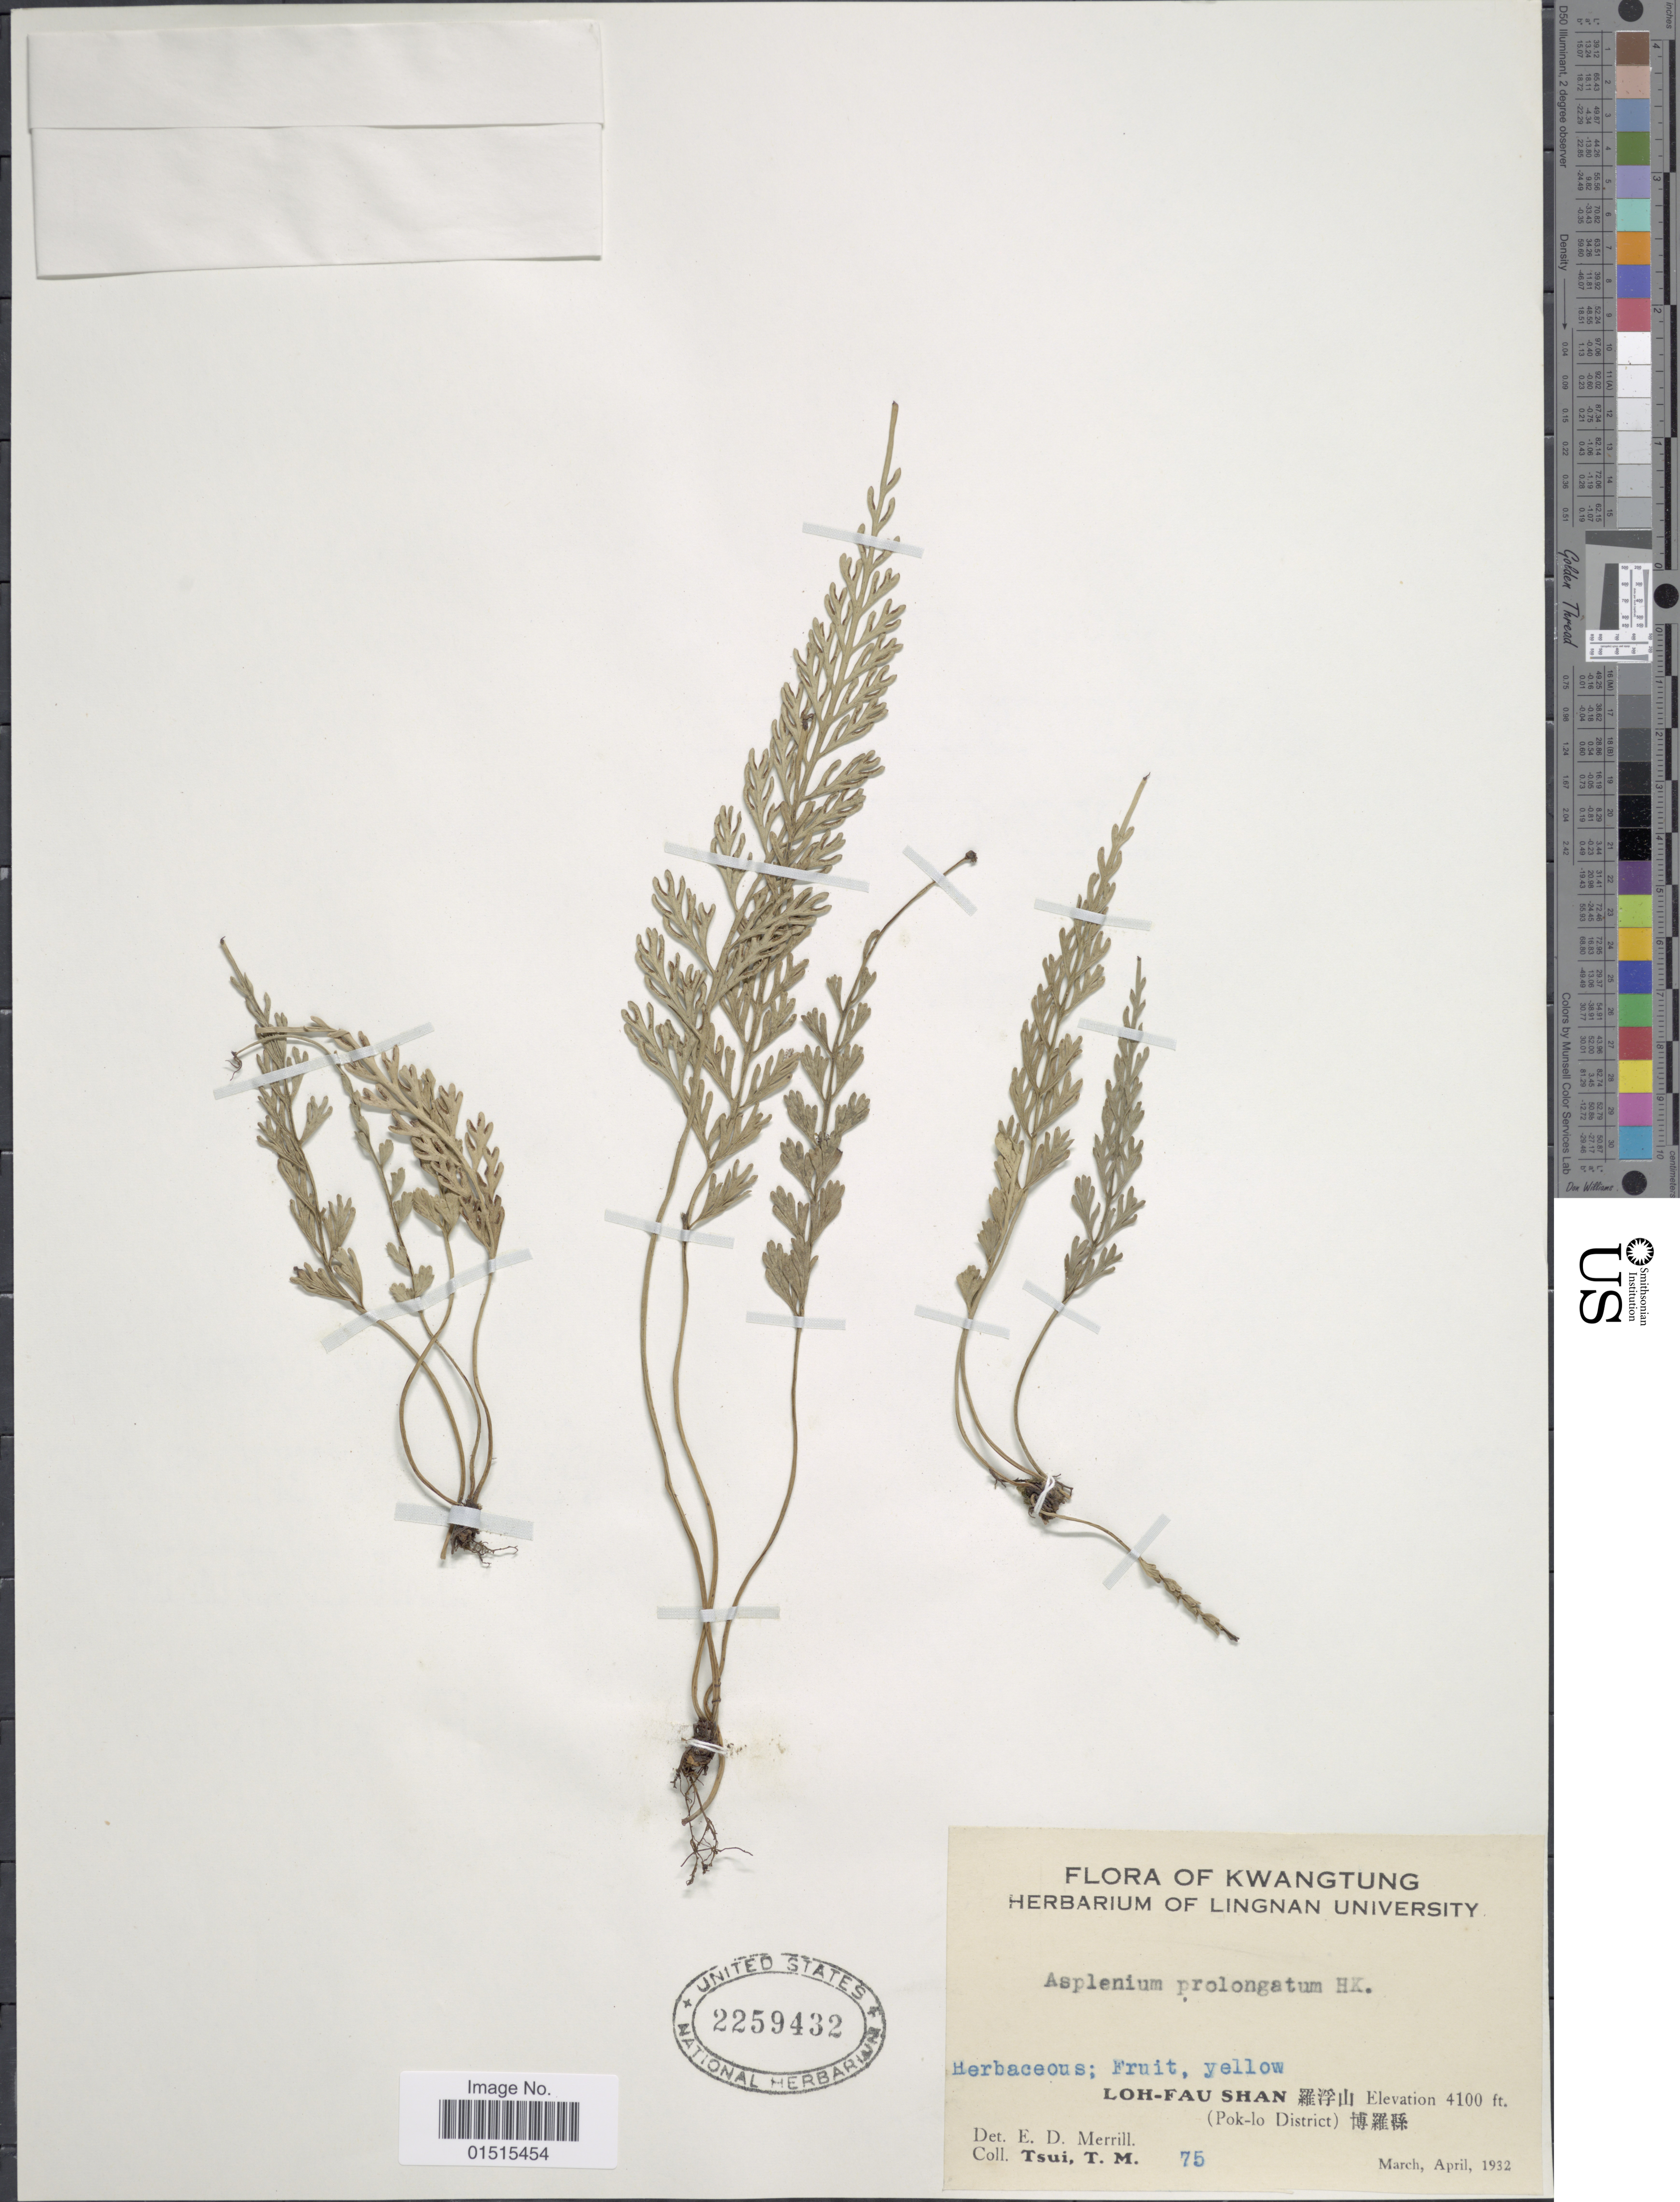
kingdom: Plantae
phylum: Tracheophyta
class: Polypodiopsida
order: Polypodiales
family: Aspleniaceae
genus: Asplenium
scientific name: Asplenium prolongatum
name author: Hook.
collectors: T. Tsui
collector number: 75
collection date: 1932-03/1932-04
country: China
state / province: Guangdong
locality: Kwangtung, Loh-Fau Shan (Pok-lo District)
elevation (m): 1250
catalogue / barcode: US 2259432